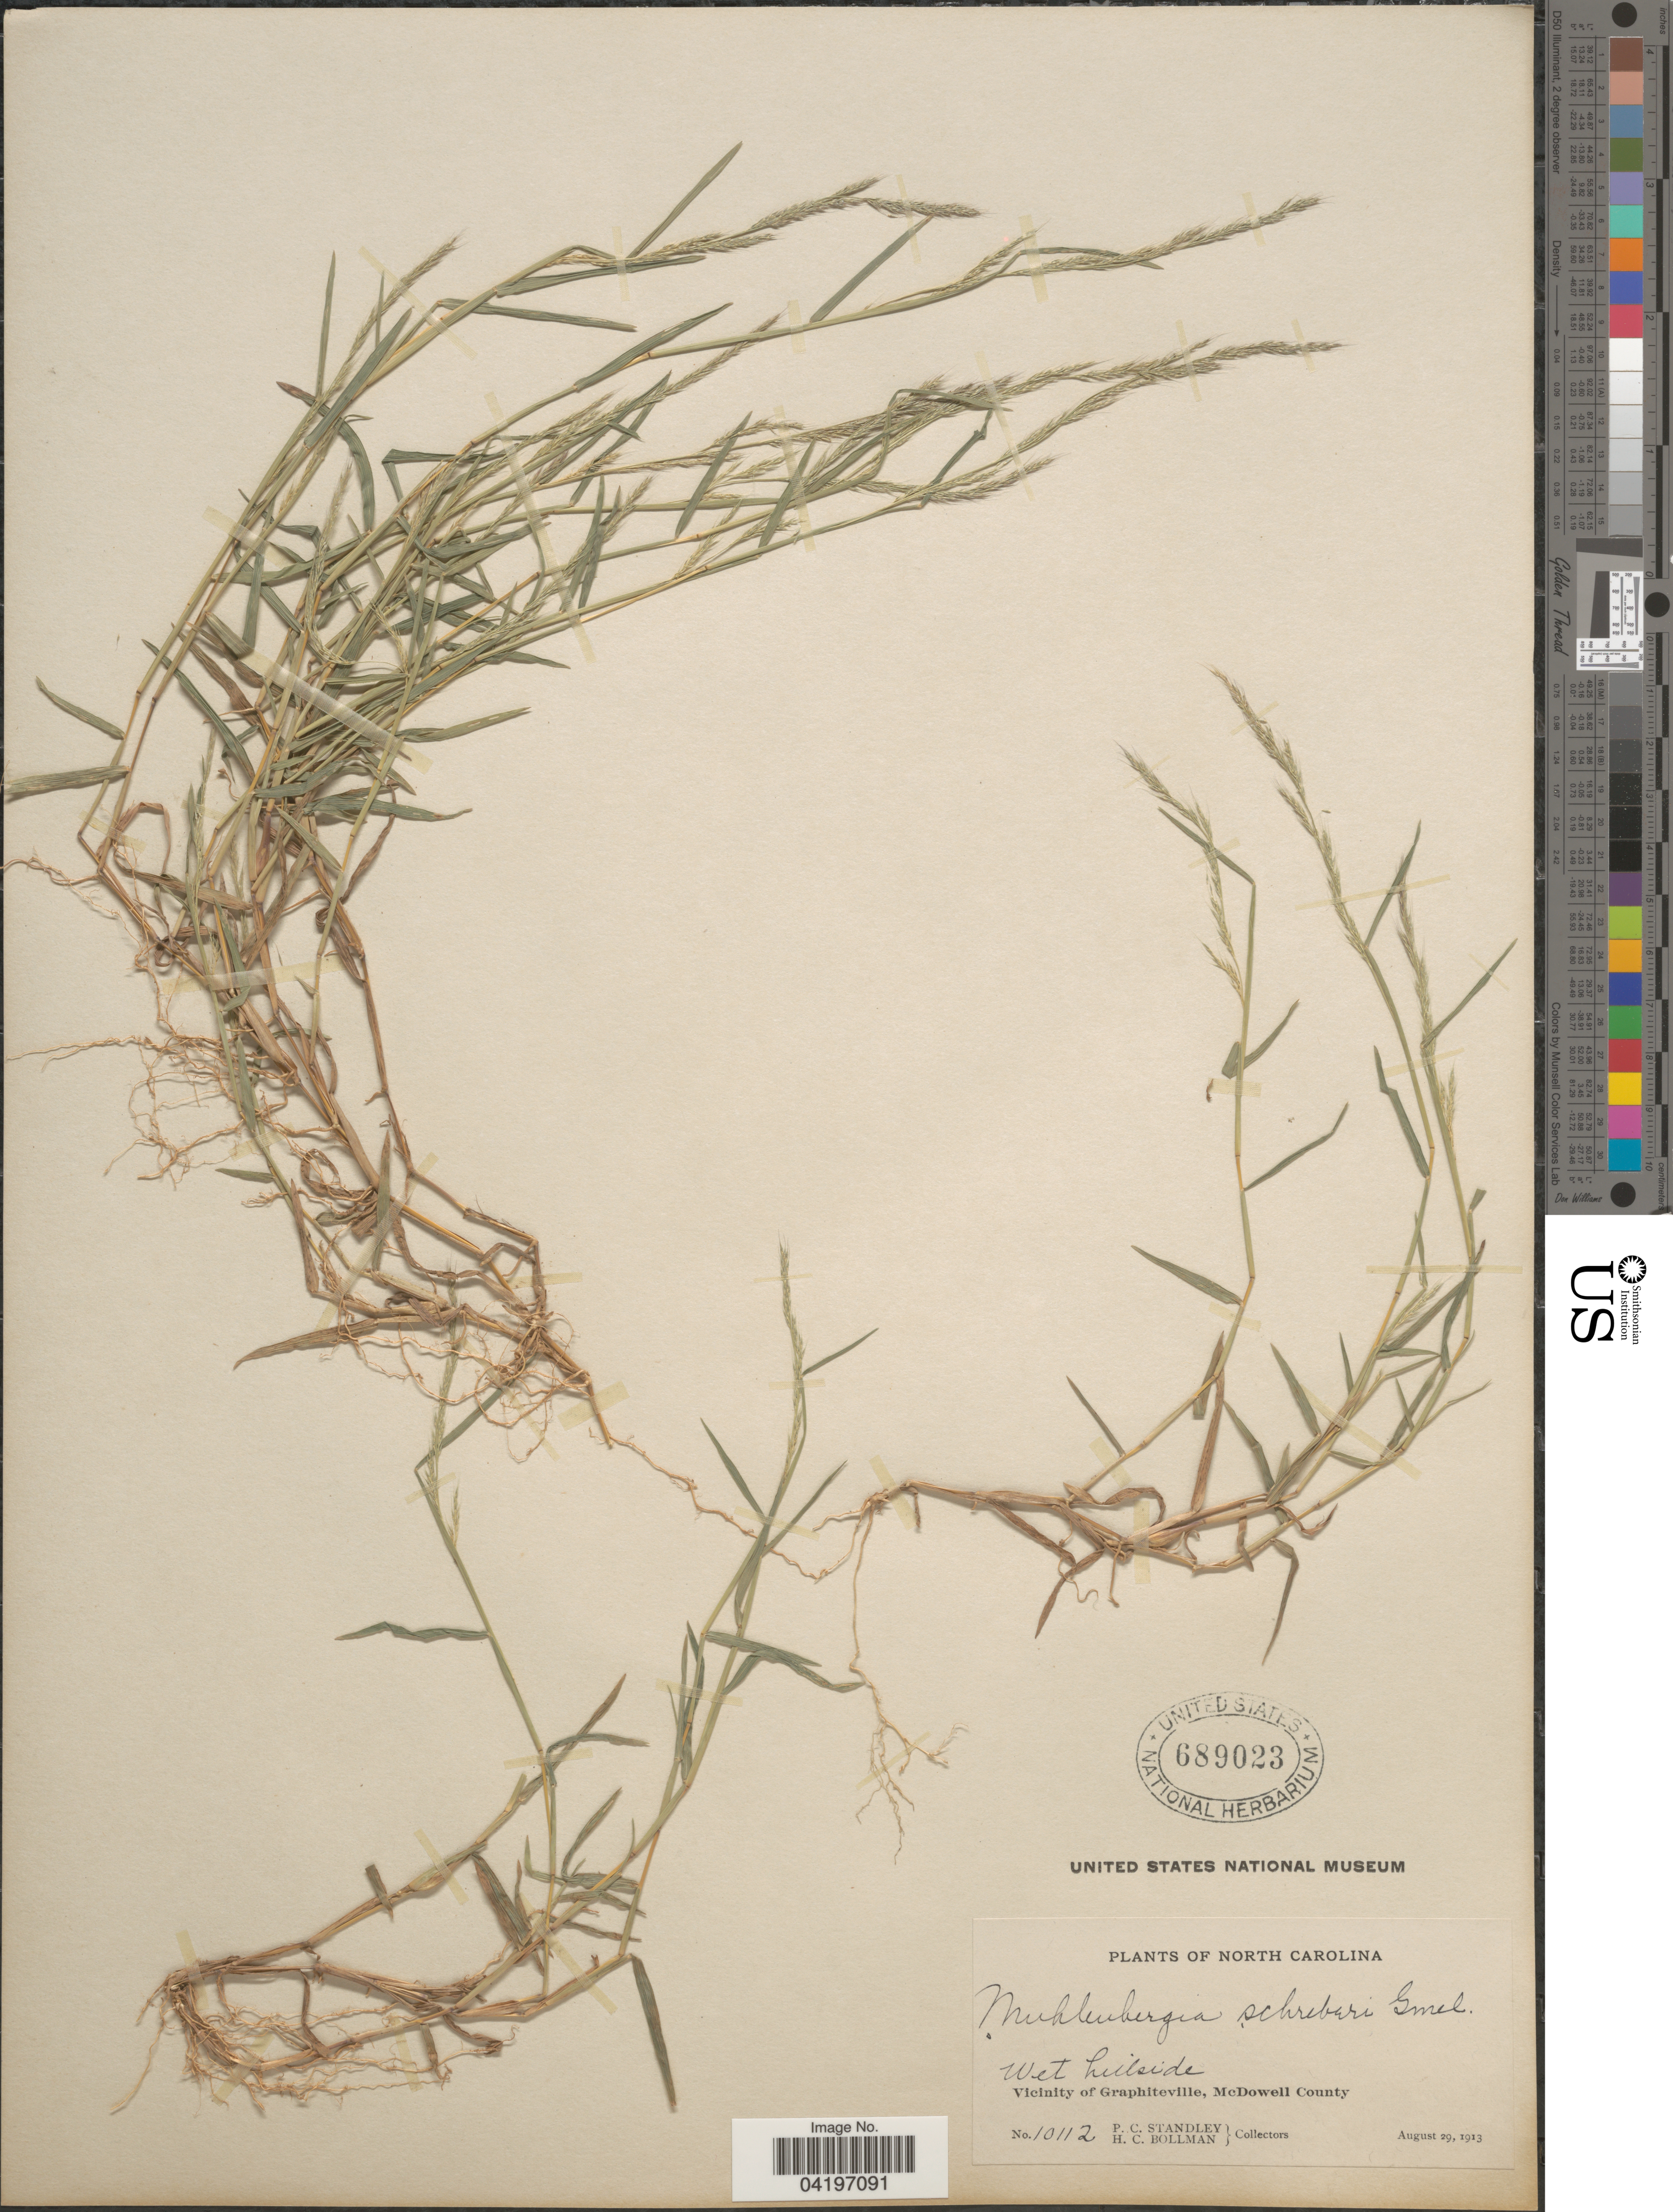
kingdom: Plantae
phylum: Tracheophyta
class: Liliopsida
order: Poales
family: Poaceae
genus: Muhlenbergia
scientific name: Muhlenbergia schreberi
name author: J.F. Gmel.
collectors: P. C. Standley & H. C. Bollman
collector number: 10112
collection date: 1913-08-29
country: United States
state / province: North Carolina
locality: Vicinity of Graphiteville, McDowell County.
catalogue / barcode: US 689023